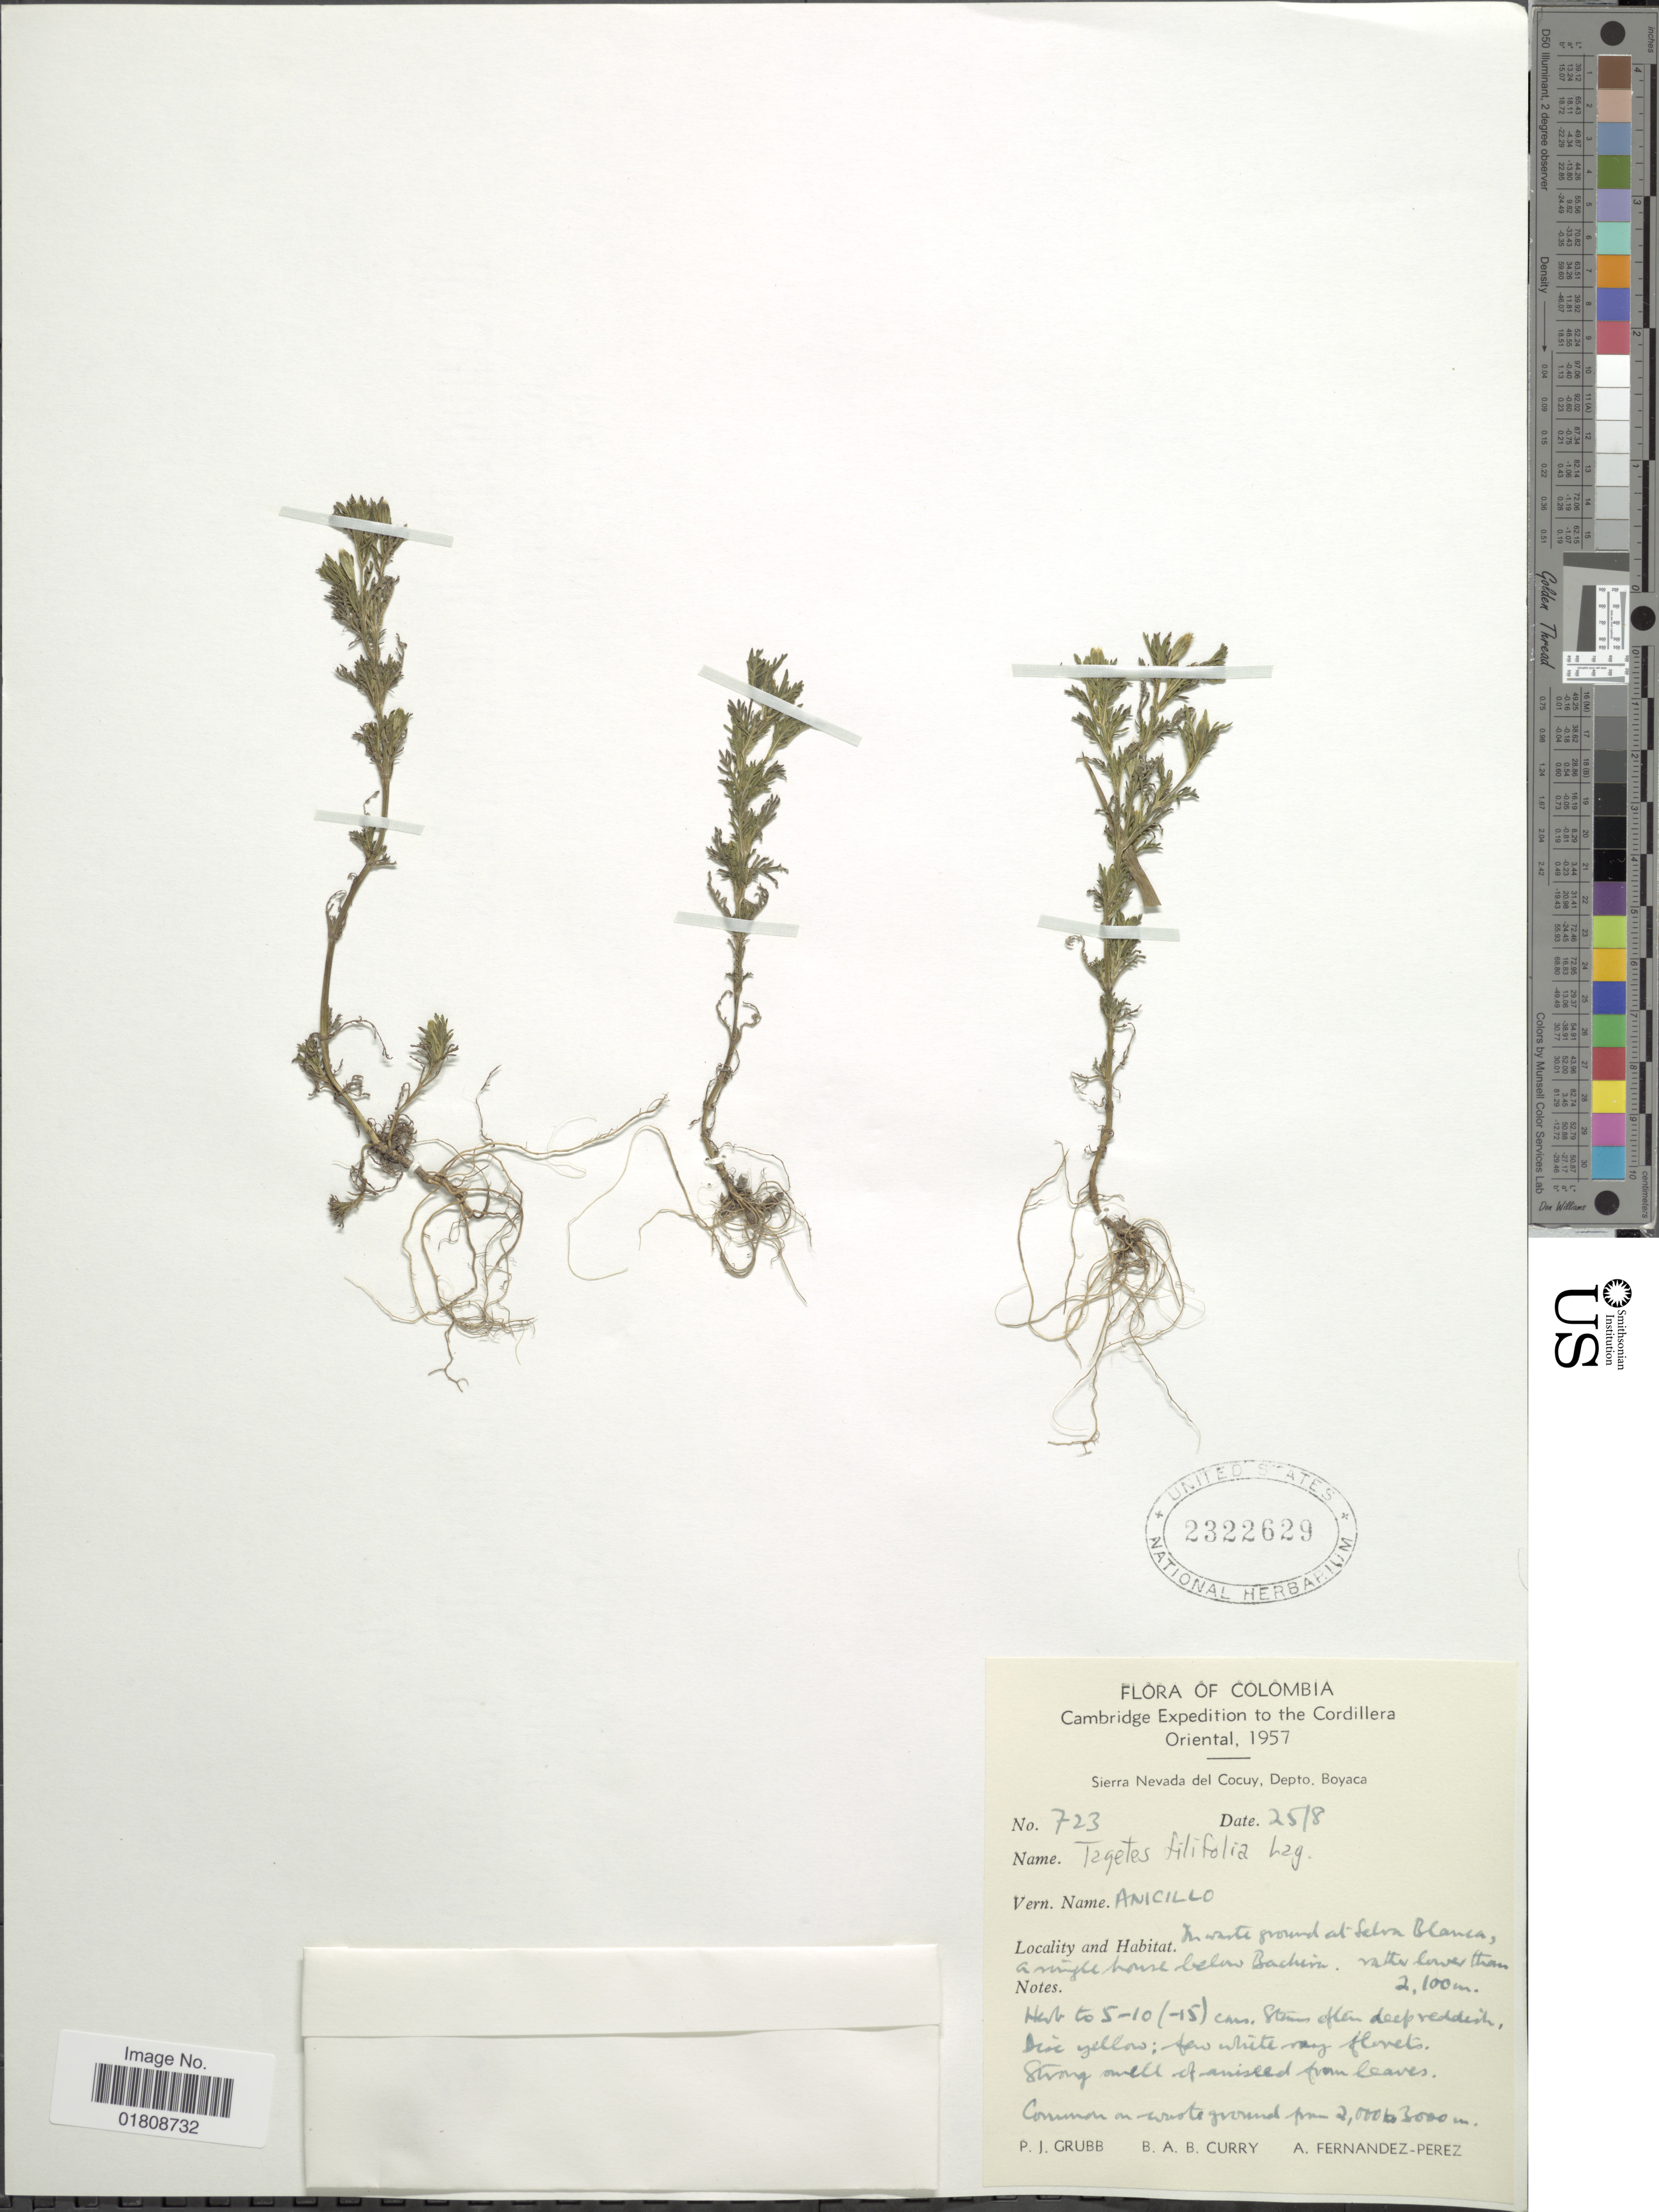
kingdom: Plantae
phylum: Tracheophyta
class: Magnoliopsida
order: Asterales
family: Asteraceae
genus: Tagetes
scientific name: Tagetes filifolia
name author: Lag.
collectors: P. J. Grubb, B. A. B. Curry & A. Fernández-Pérez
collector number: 723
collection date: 1957-08-25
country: Colombia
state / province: Boyacá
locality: Cordillera Oriental, Sierra Nevada del Cocuy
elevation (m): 2100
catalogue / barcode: US 2322629